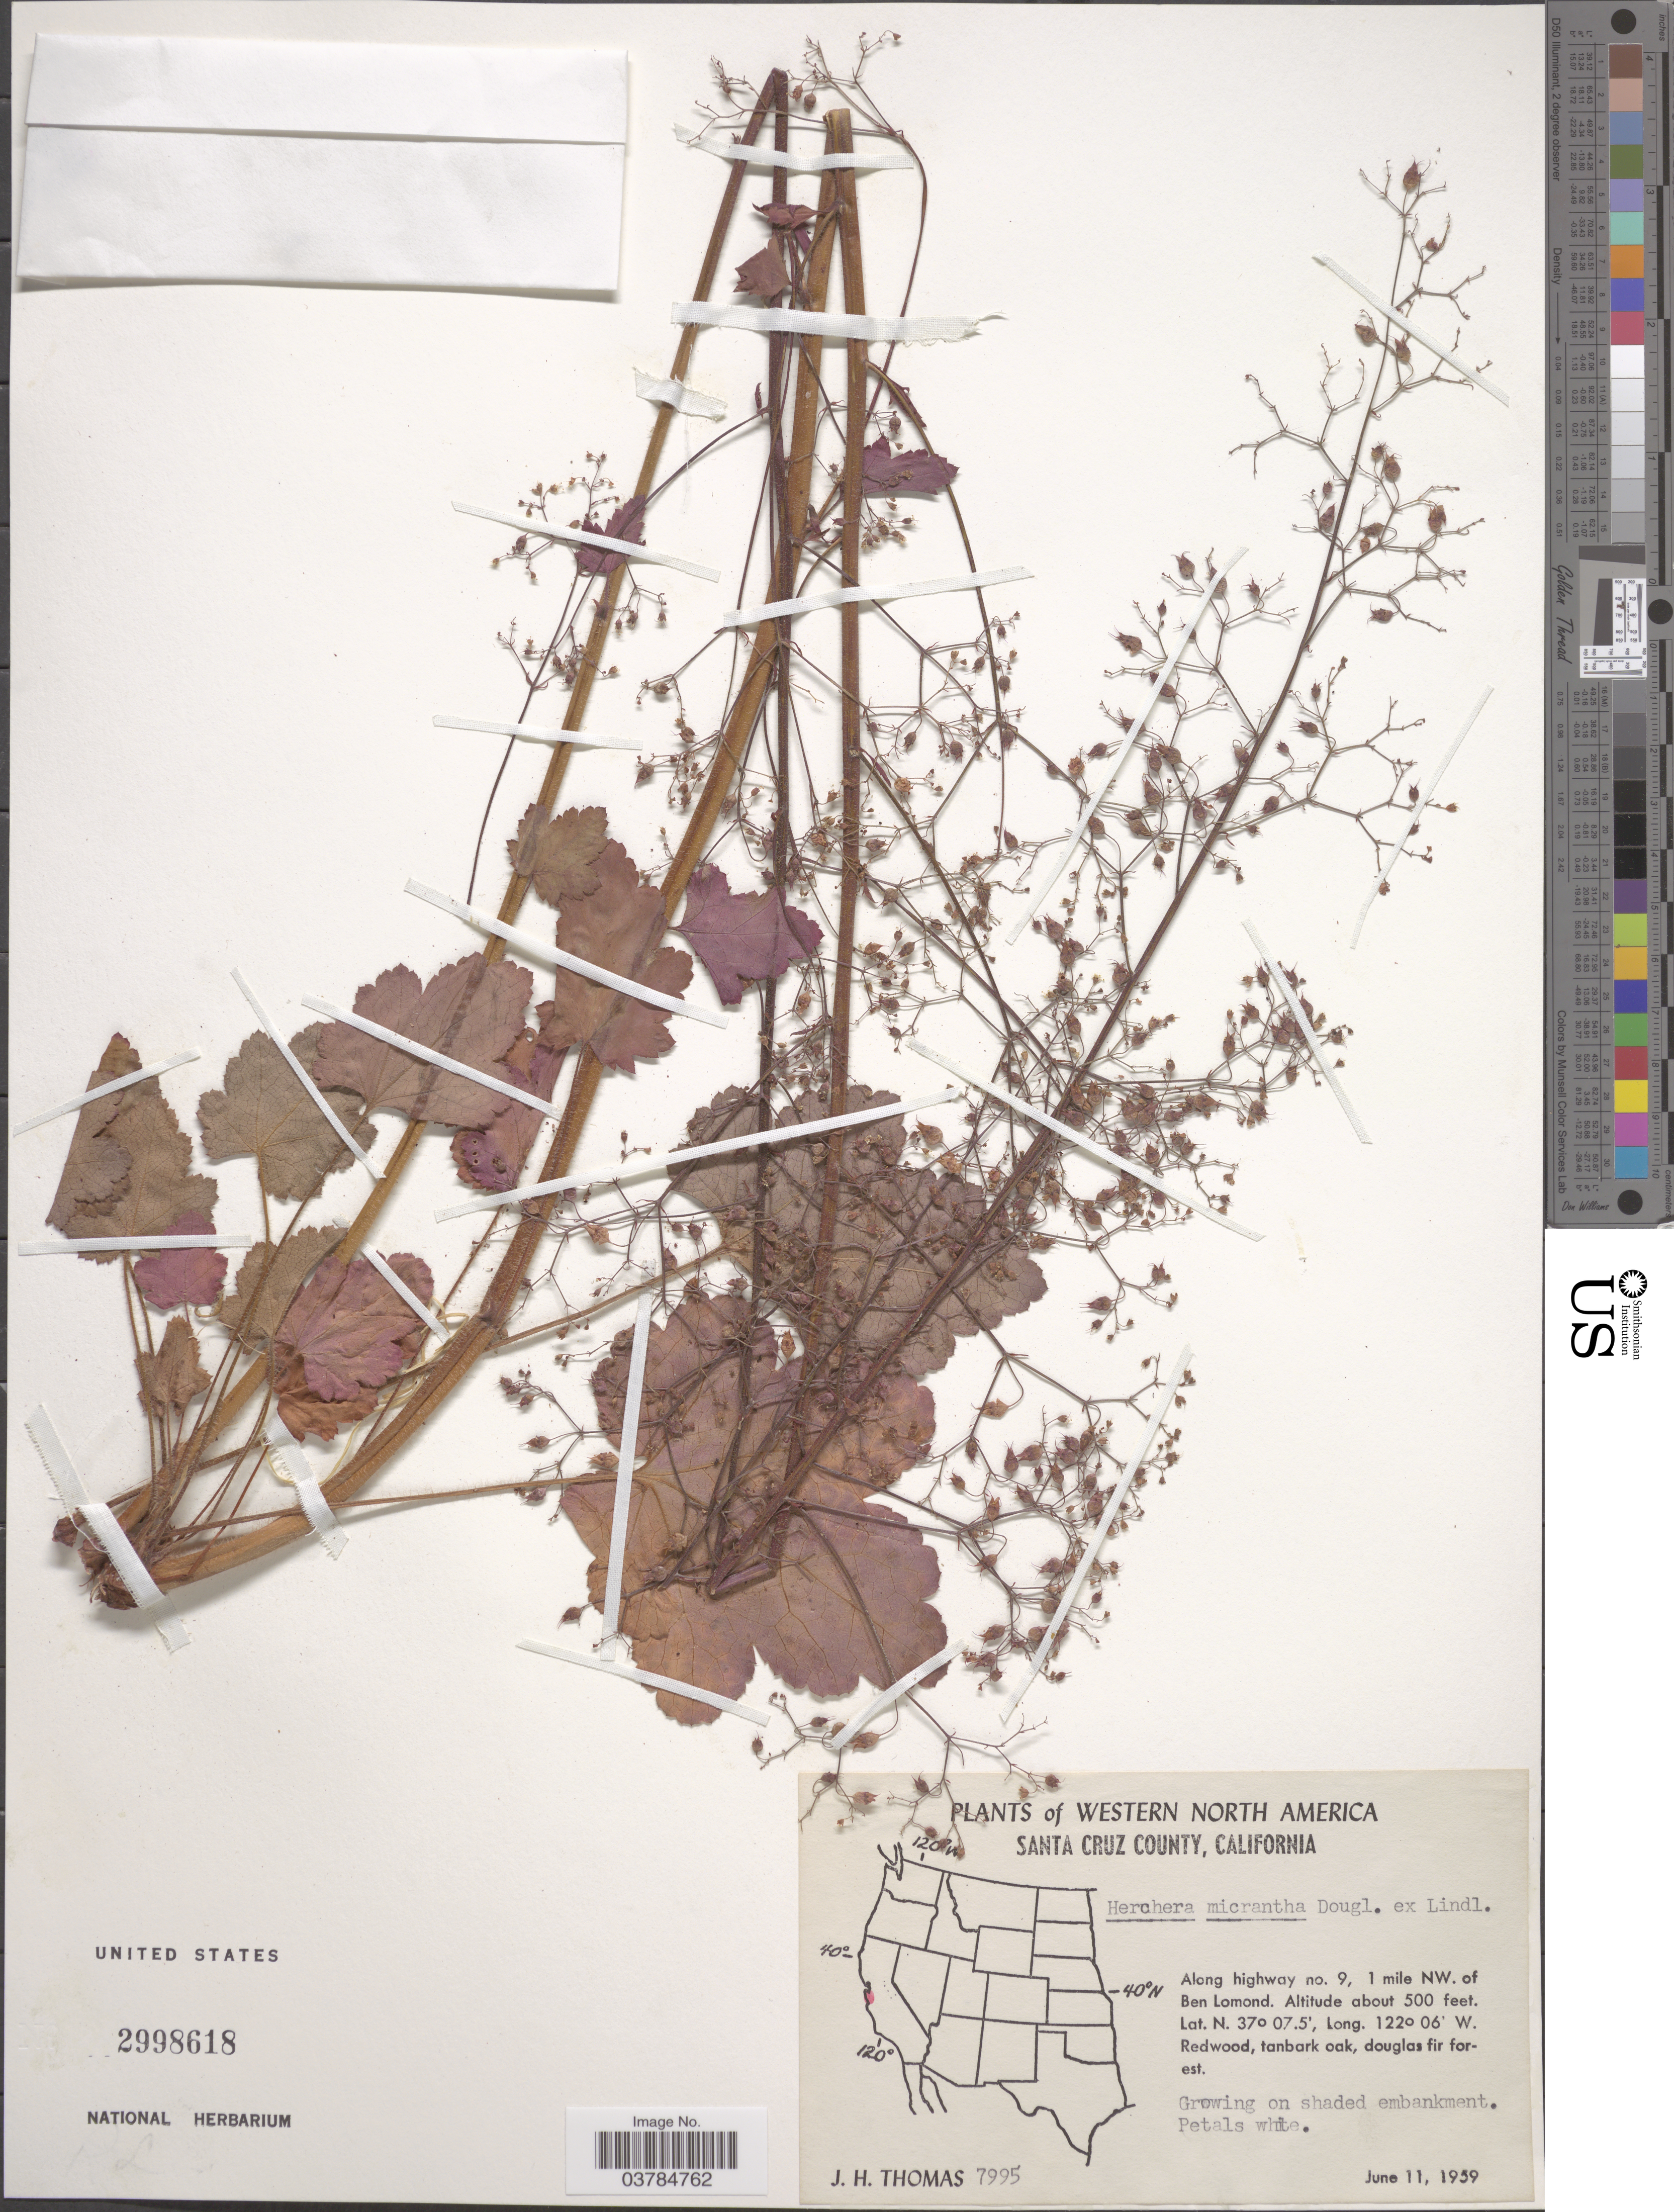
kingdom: Plantae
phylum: Tracheophyta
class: Magnoliopsida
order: Saxifragales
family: Saxifragaceae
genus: Heuchera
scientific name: Heuchera micrantha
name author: Douglas ex Lindl.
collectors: J. H. Thomas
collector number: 7995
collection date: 1959-06-11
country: United States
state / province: California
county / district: Santa Cruz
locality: Western North America. Santa Cruz County. Along highway no. 9, 1 miles NW. of Ben Lomond.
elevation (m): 152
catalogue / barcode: US 2998618